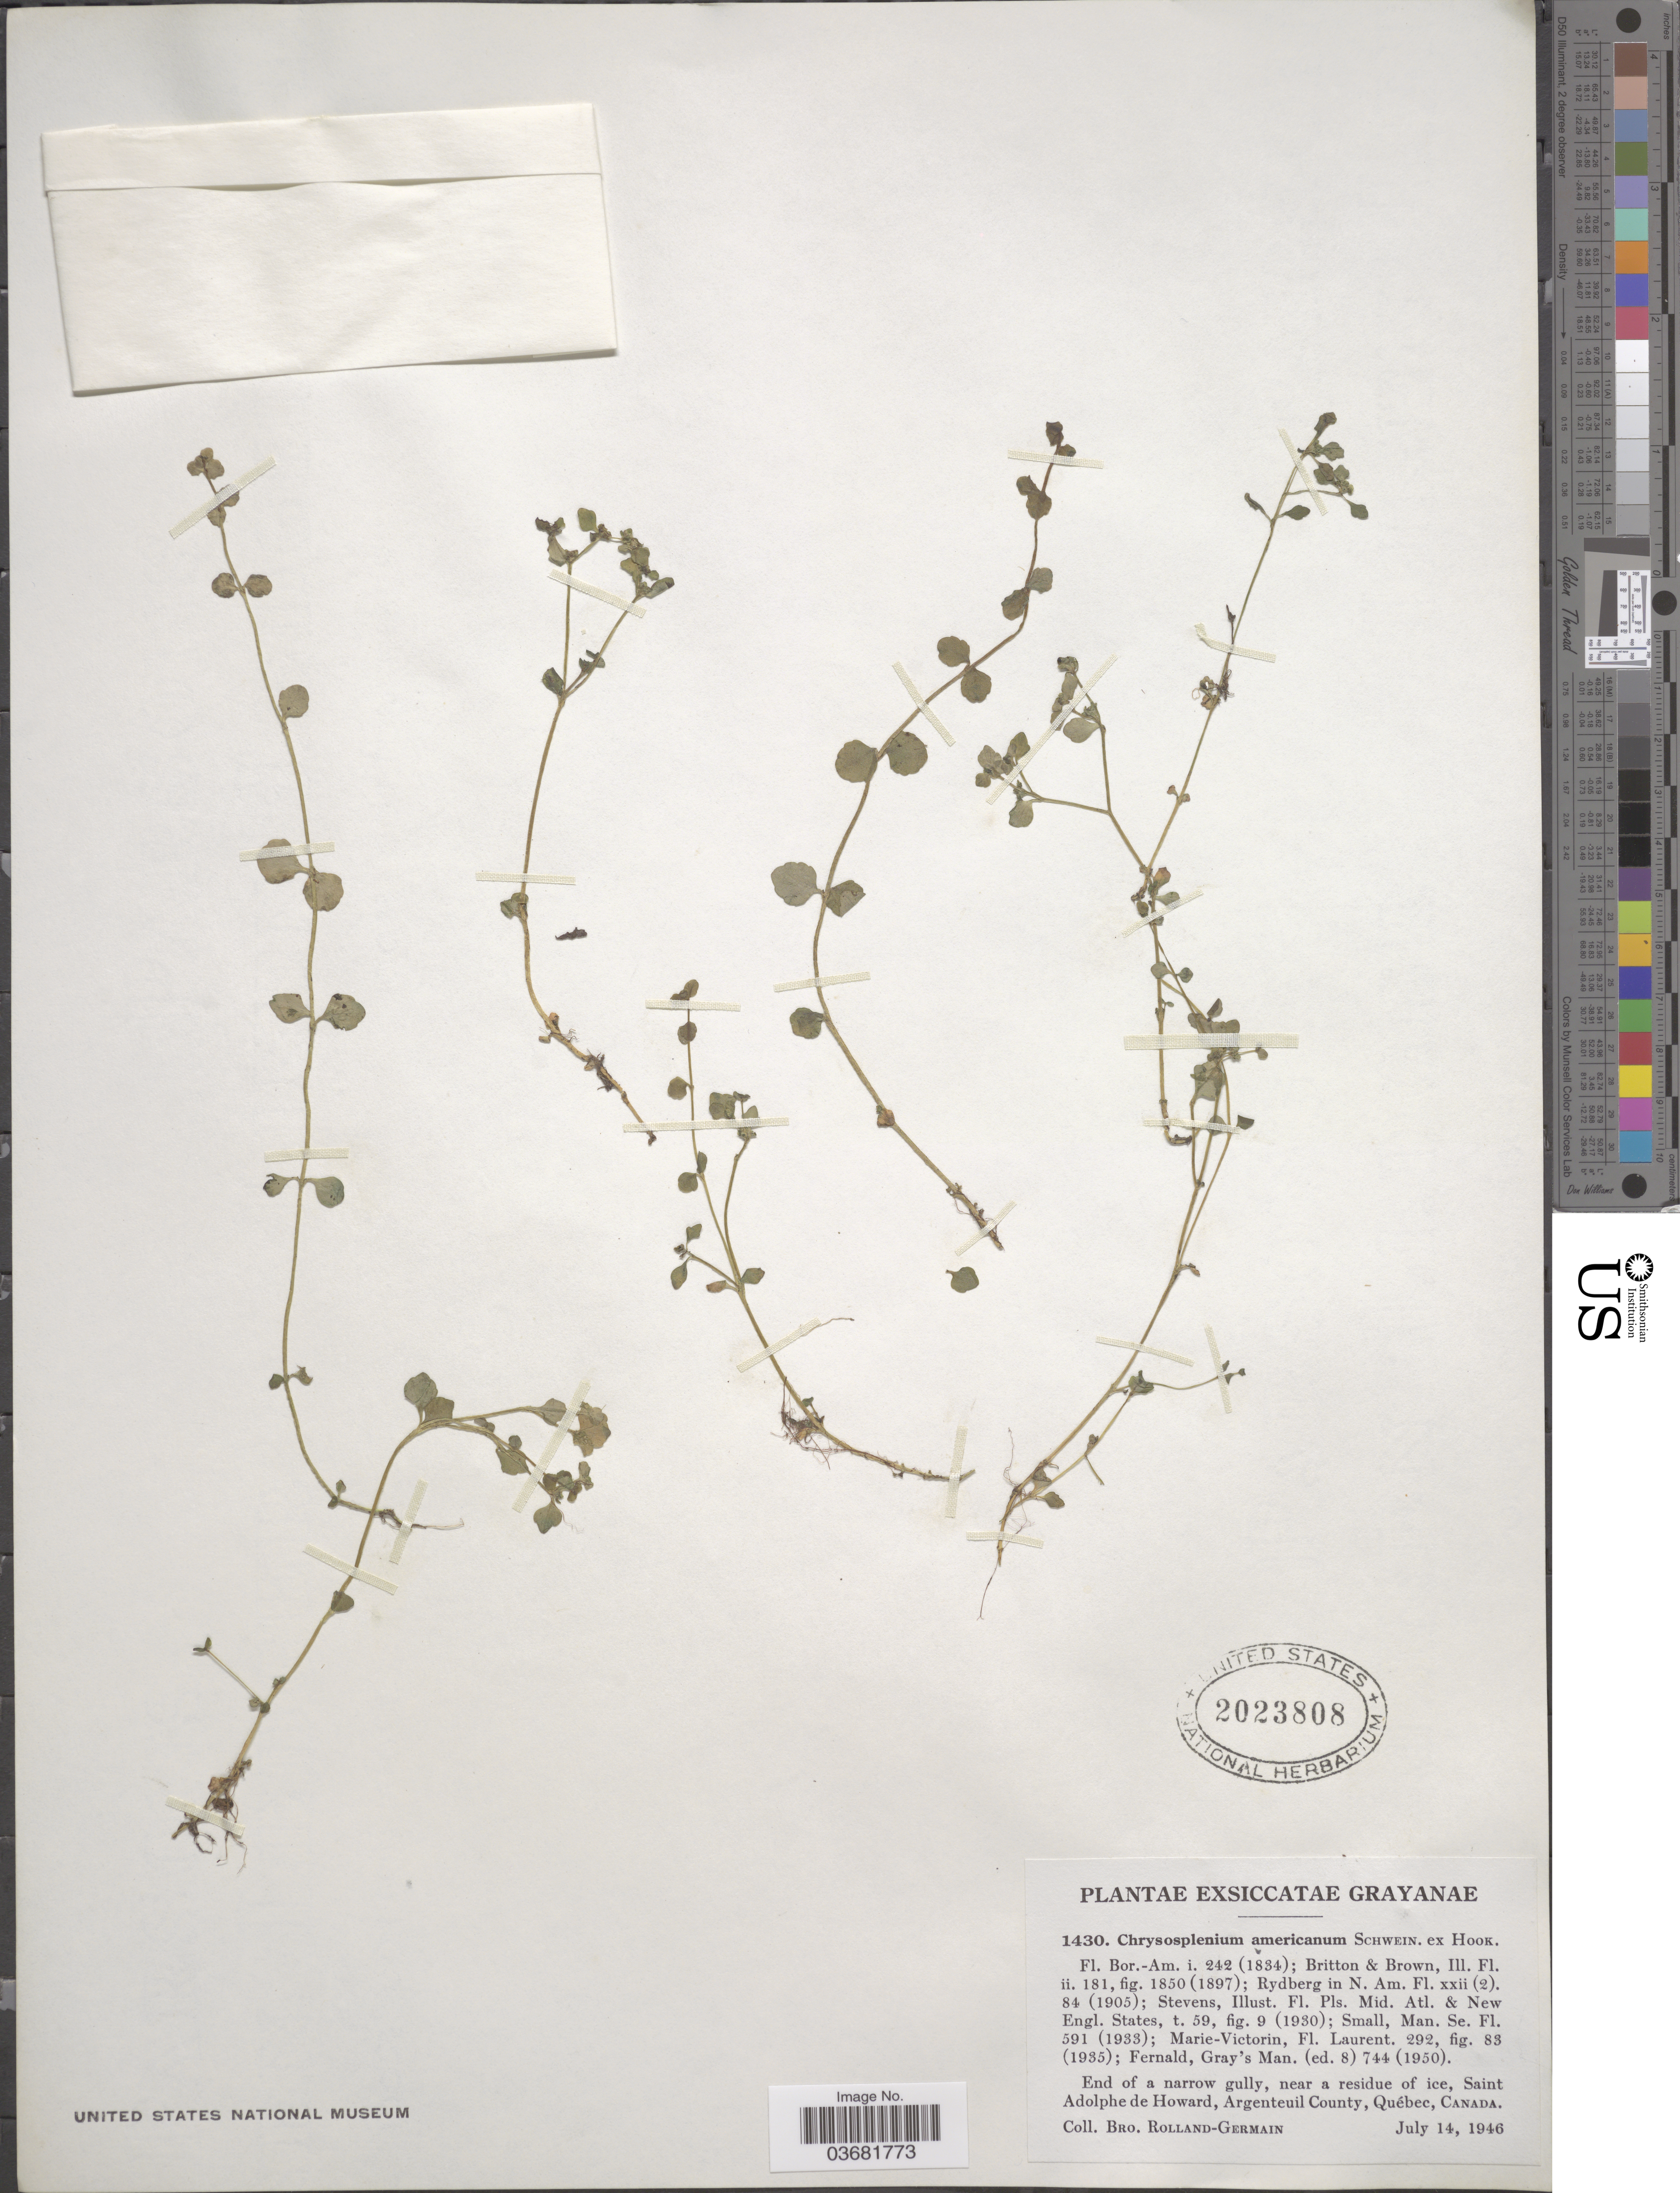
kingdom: Plantae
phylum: Tracheophyta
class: Magnoliopsida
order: Saxifragales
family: Saxifragaceae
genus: Chrysosplenium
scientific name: Chrysosplenium americanum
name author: Schwein.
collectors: Rolland-Germain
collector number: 1430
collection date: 1946-07-14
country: Canada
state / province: Quebec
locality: Saint Adolphe de Howard, Argenteuil County.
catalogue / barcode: US 2023808